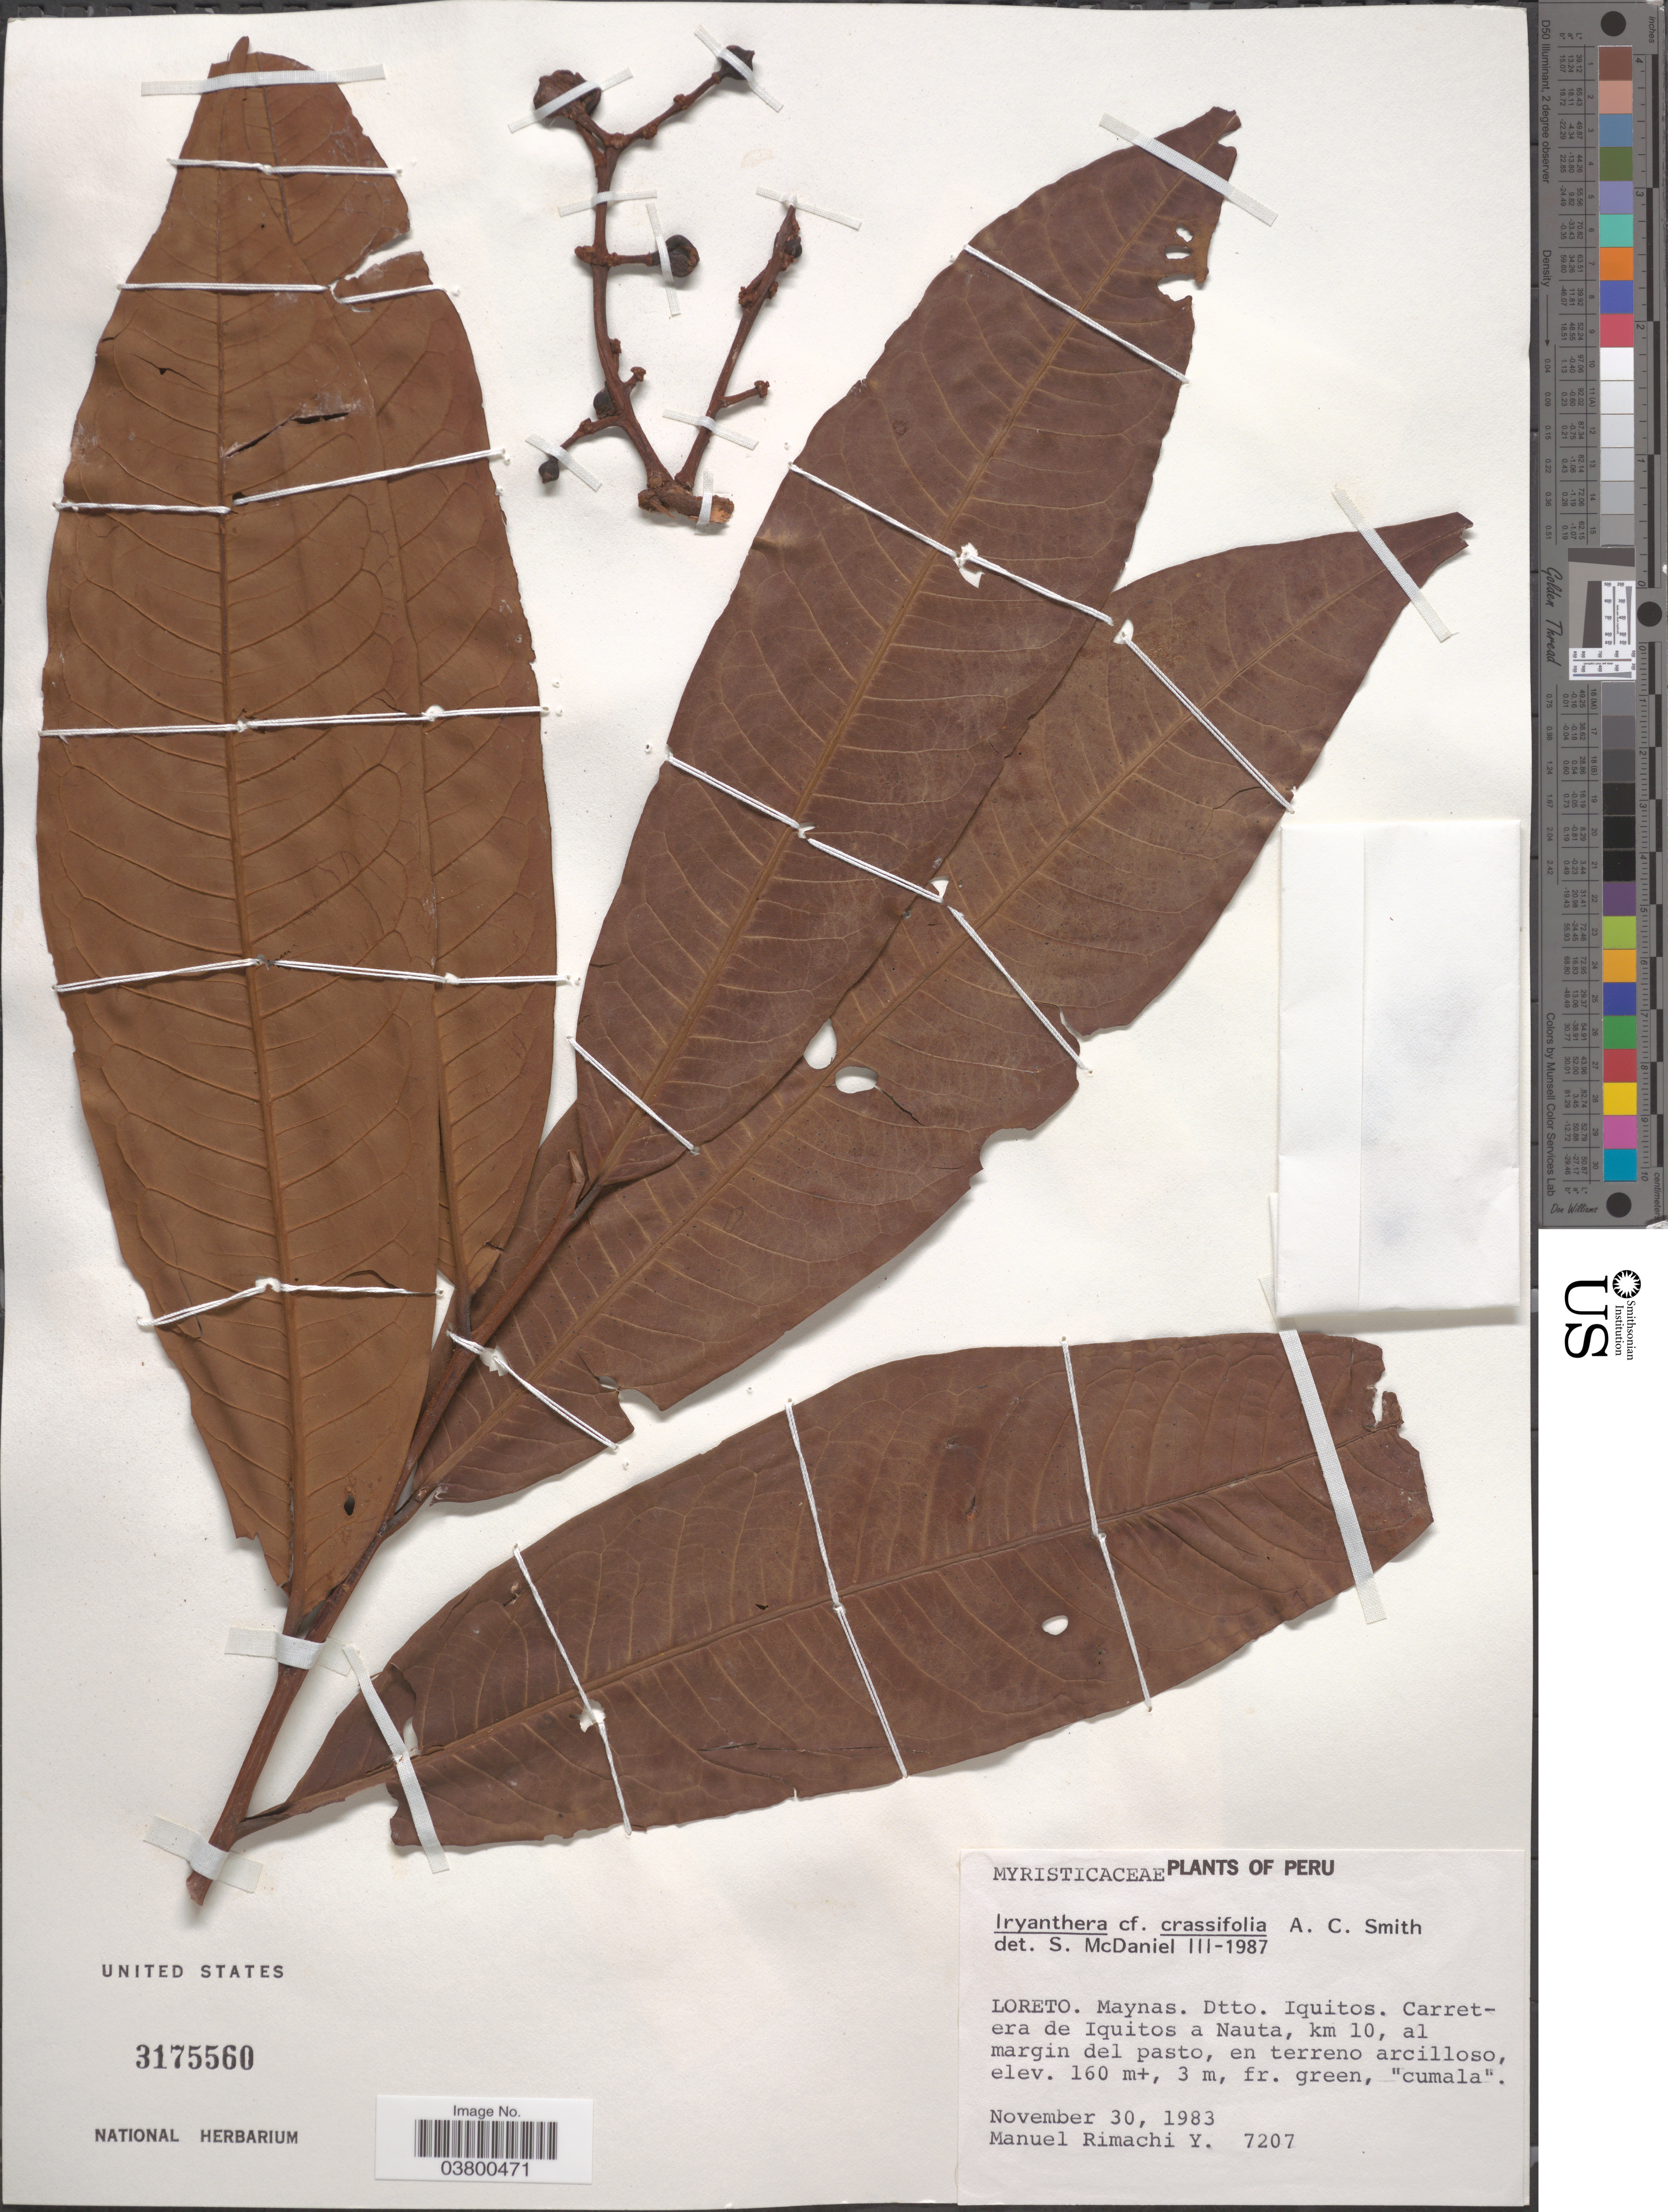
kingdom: Plantae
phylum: Tracheophyta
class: Magnoliopsida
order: Magnoliales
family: Myristicaceae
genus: Iryanthera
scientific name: Iryanthera crassifolia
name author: A.C. Sm.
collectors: M. Rimachi Y.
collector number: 7207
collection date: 1983-11-30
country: Peru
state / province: Loreto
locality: Maynas. Dtto. Iquitos. Carretera de Iquitos a Nauta, km 10.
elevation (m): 160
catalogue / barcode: US 3175560